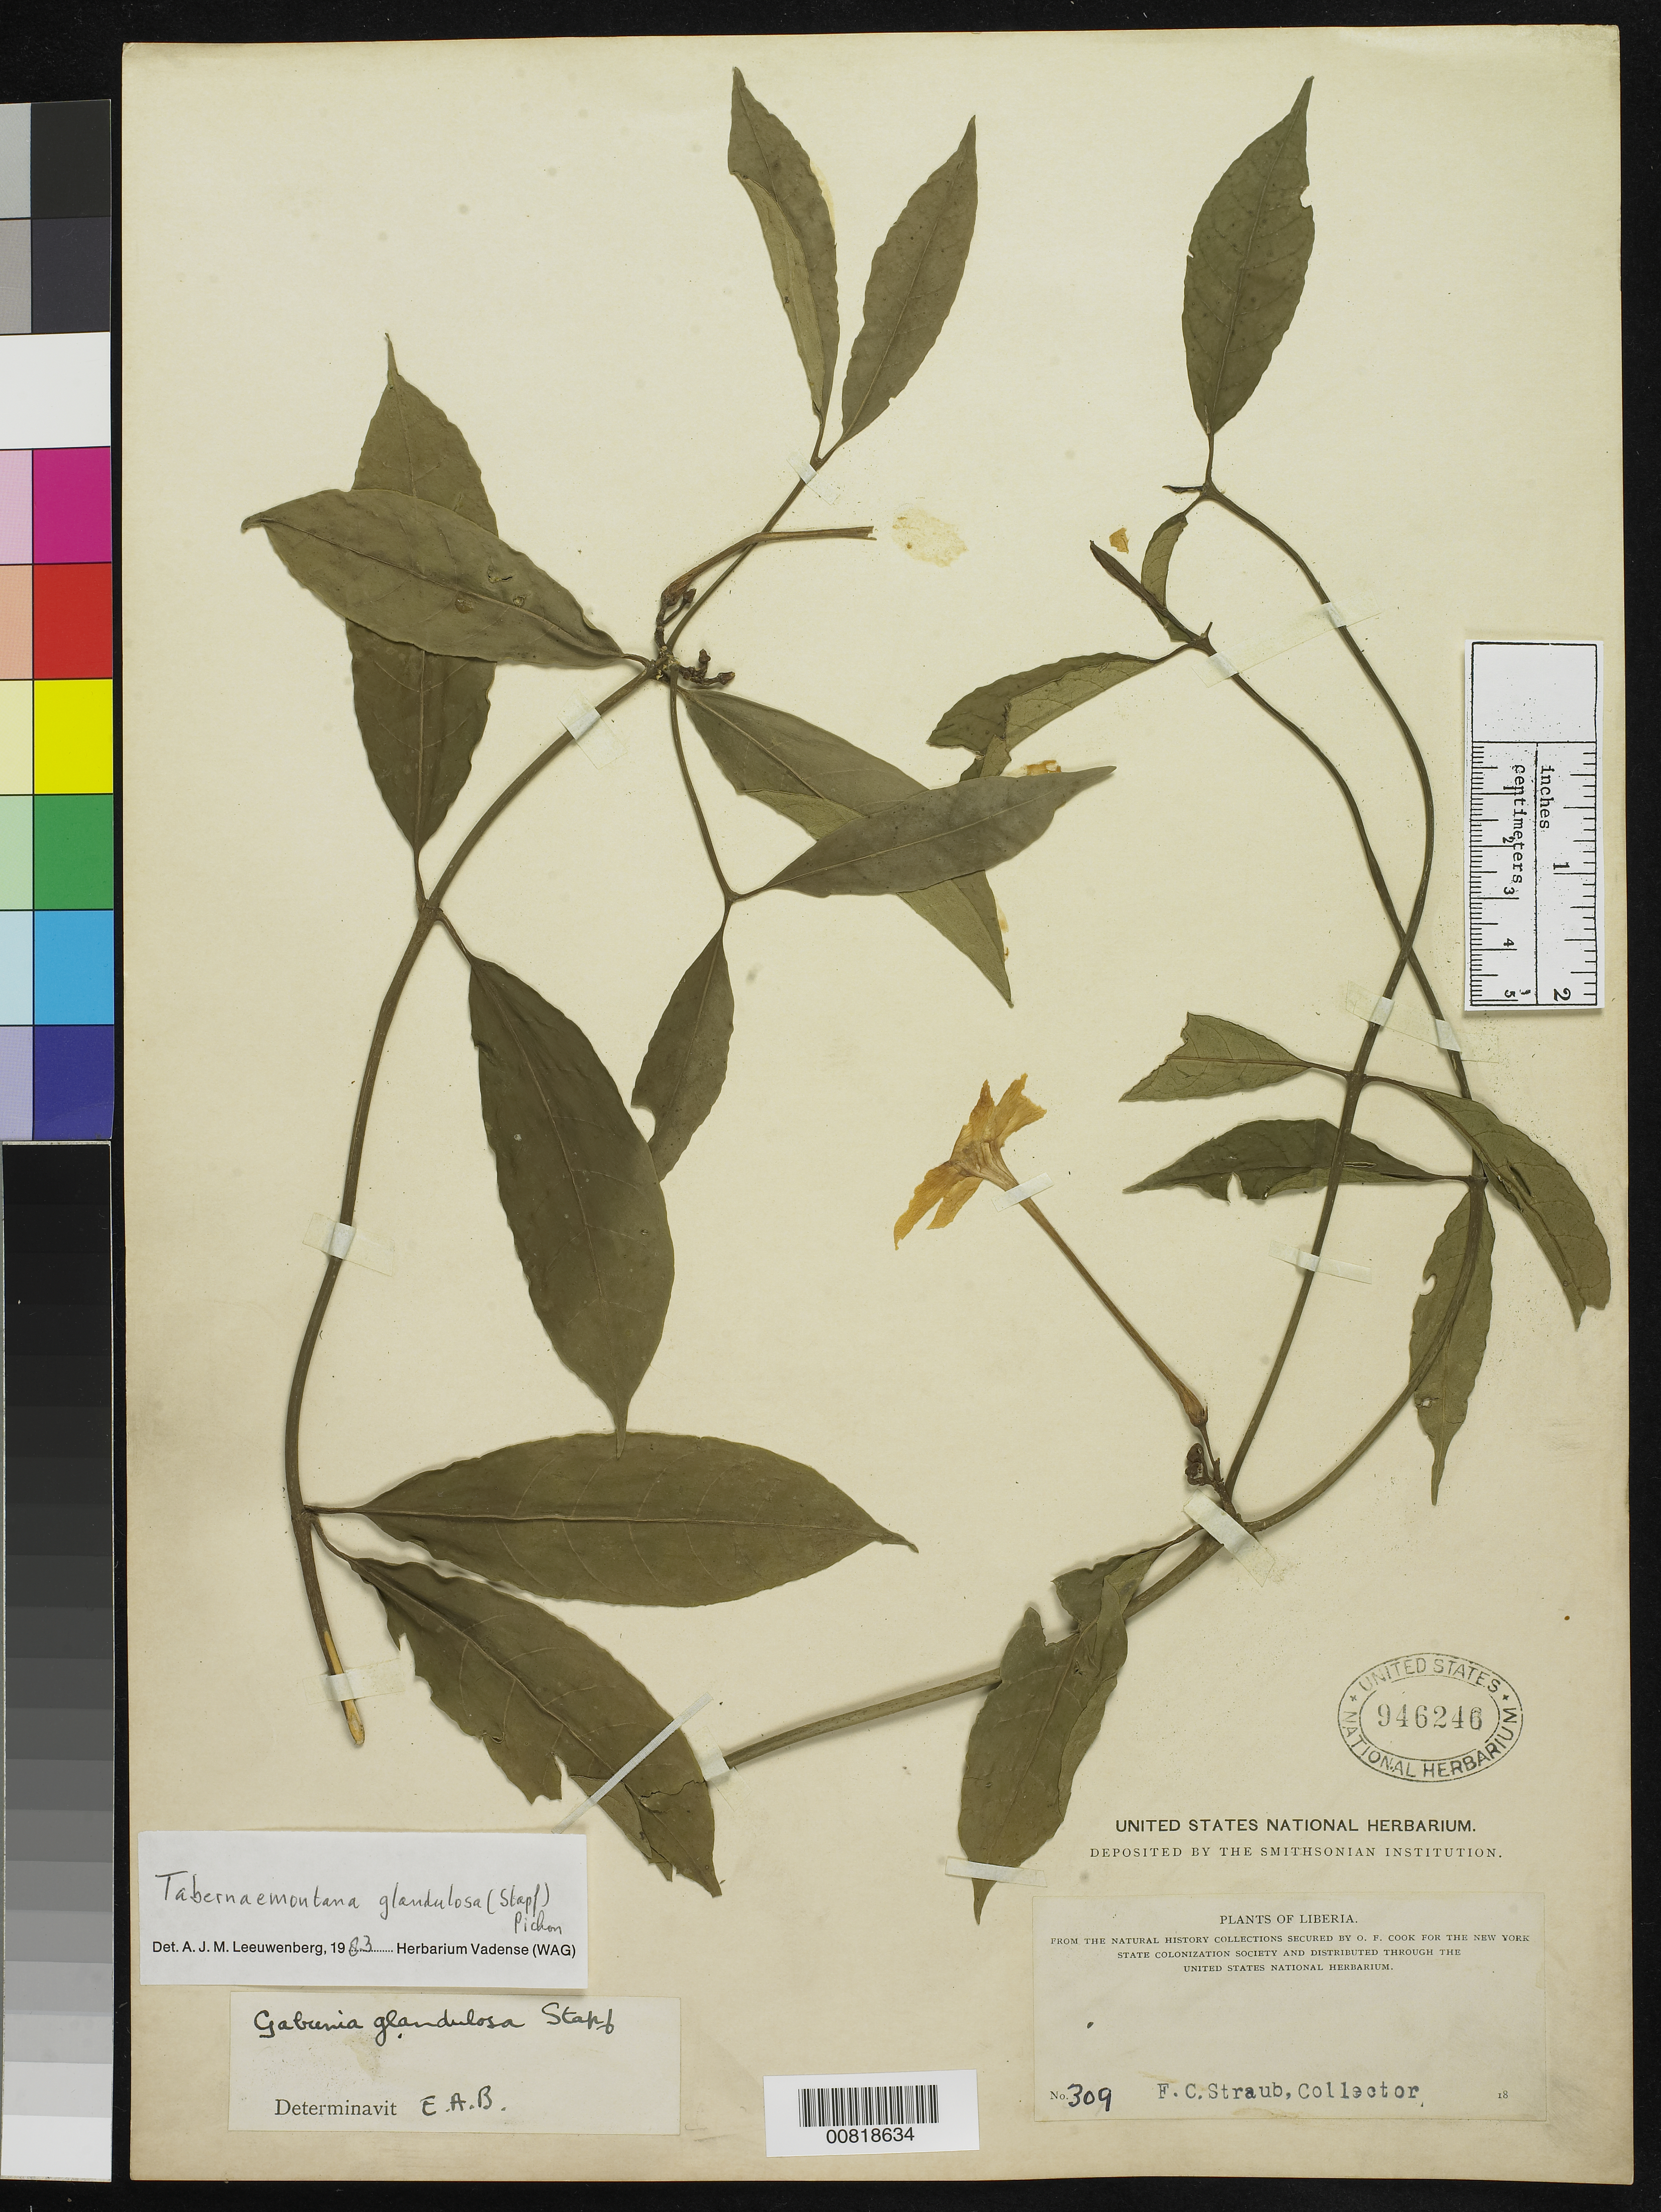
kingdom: Plantae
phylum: Tracheophyta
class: Magnoliopsida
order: Gentianales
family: Apocynaceae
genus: Tabernaemontana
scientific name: Tabernaemontana glandulosa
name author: (Stapf) Pichon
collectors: F. Straub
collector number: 309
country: Liberia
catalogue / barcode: US 946246